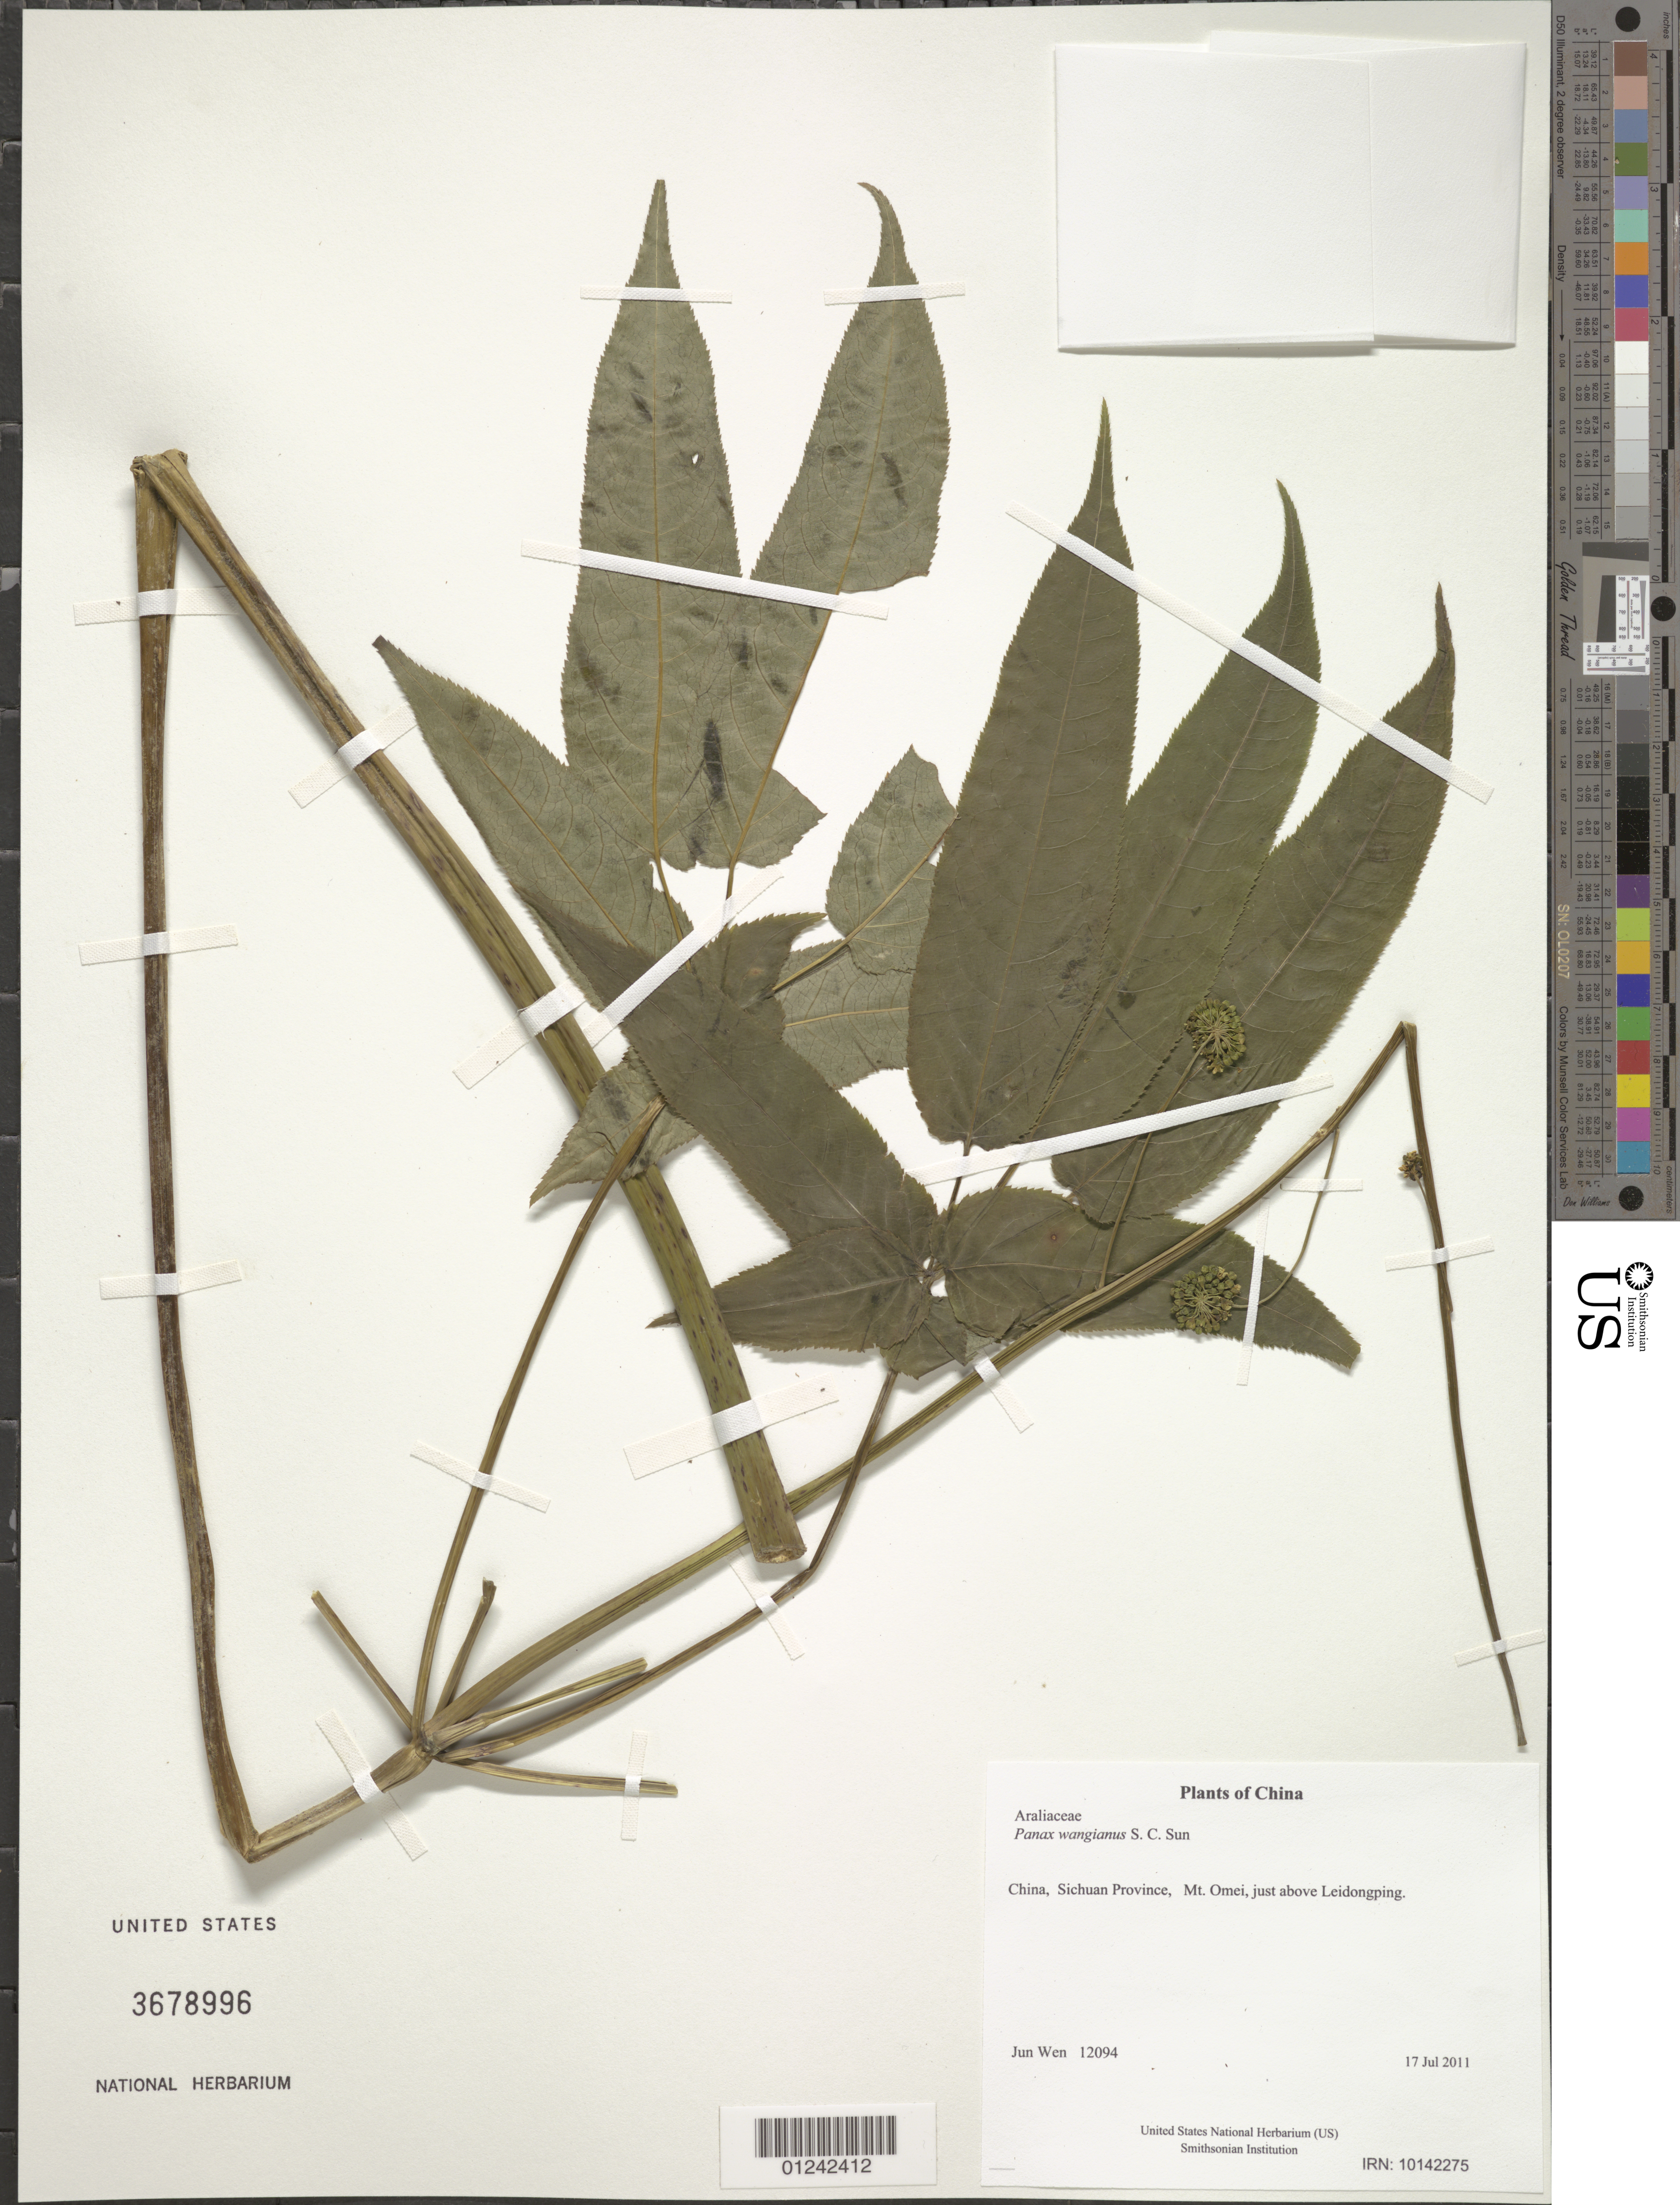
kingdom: Plantae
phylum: Tracheophyta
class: Magnoliopsida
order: Apiales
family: Araliaceae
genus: Panax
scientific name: Panax wangianum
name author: S.C. Sun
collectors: J. Wen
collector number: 12094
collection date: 2011-07-17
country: China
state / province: Sichuan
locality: Mt. Omei, just above Leidongping.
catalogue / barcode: US 3678996